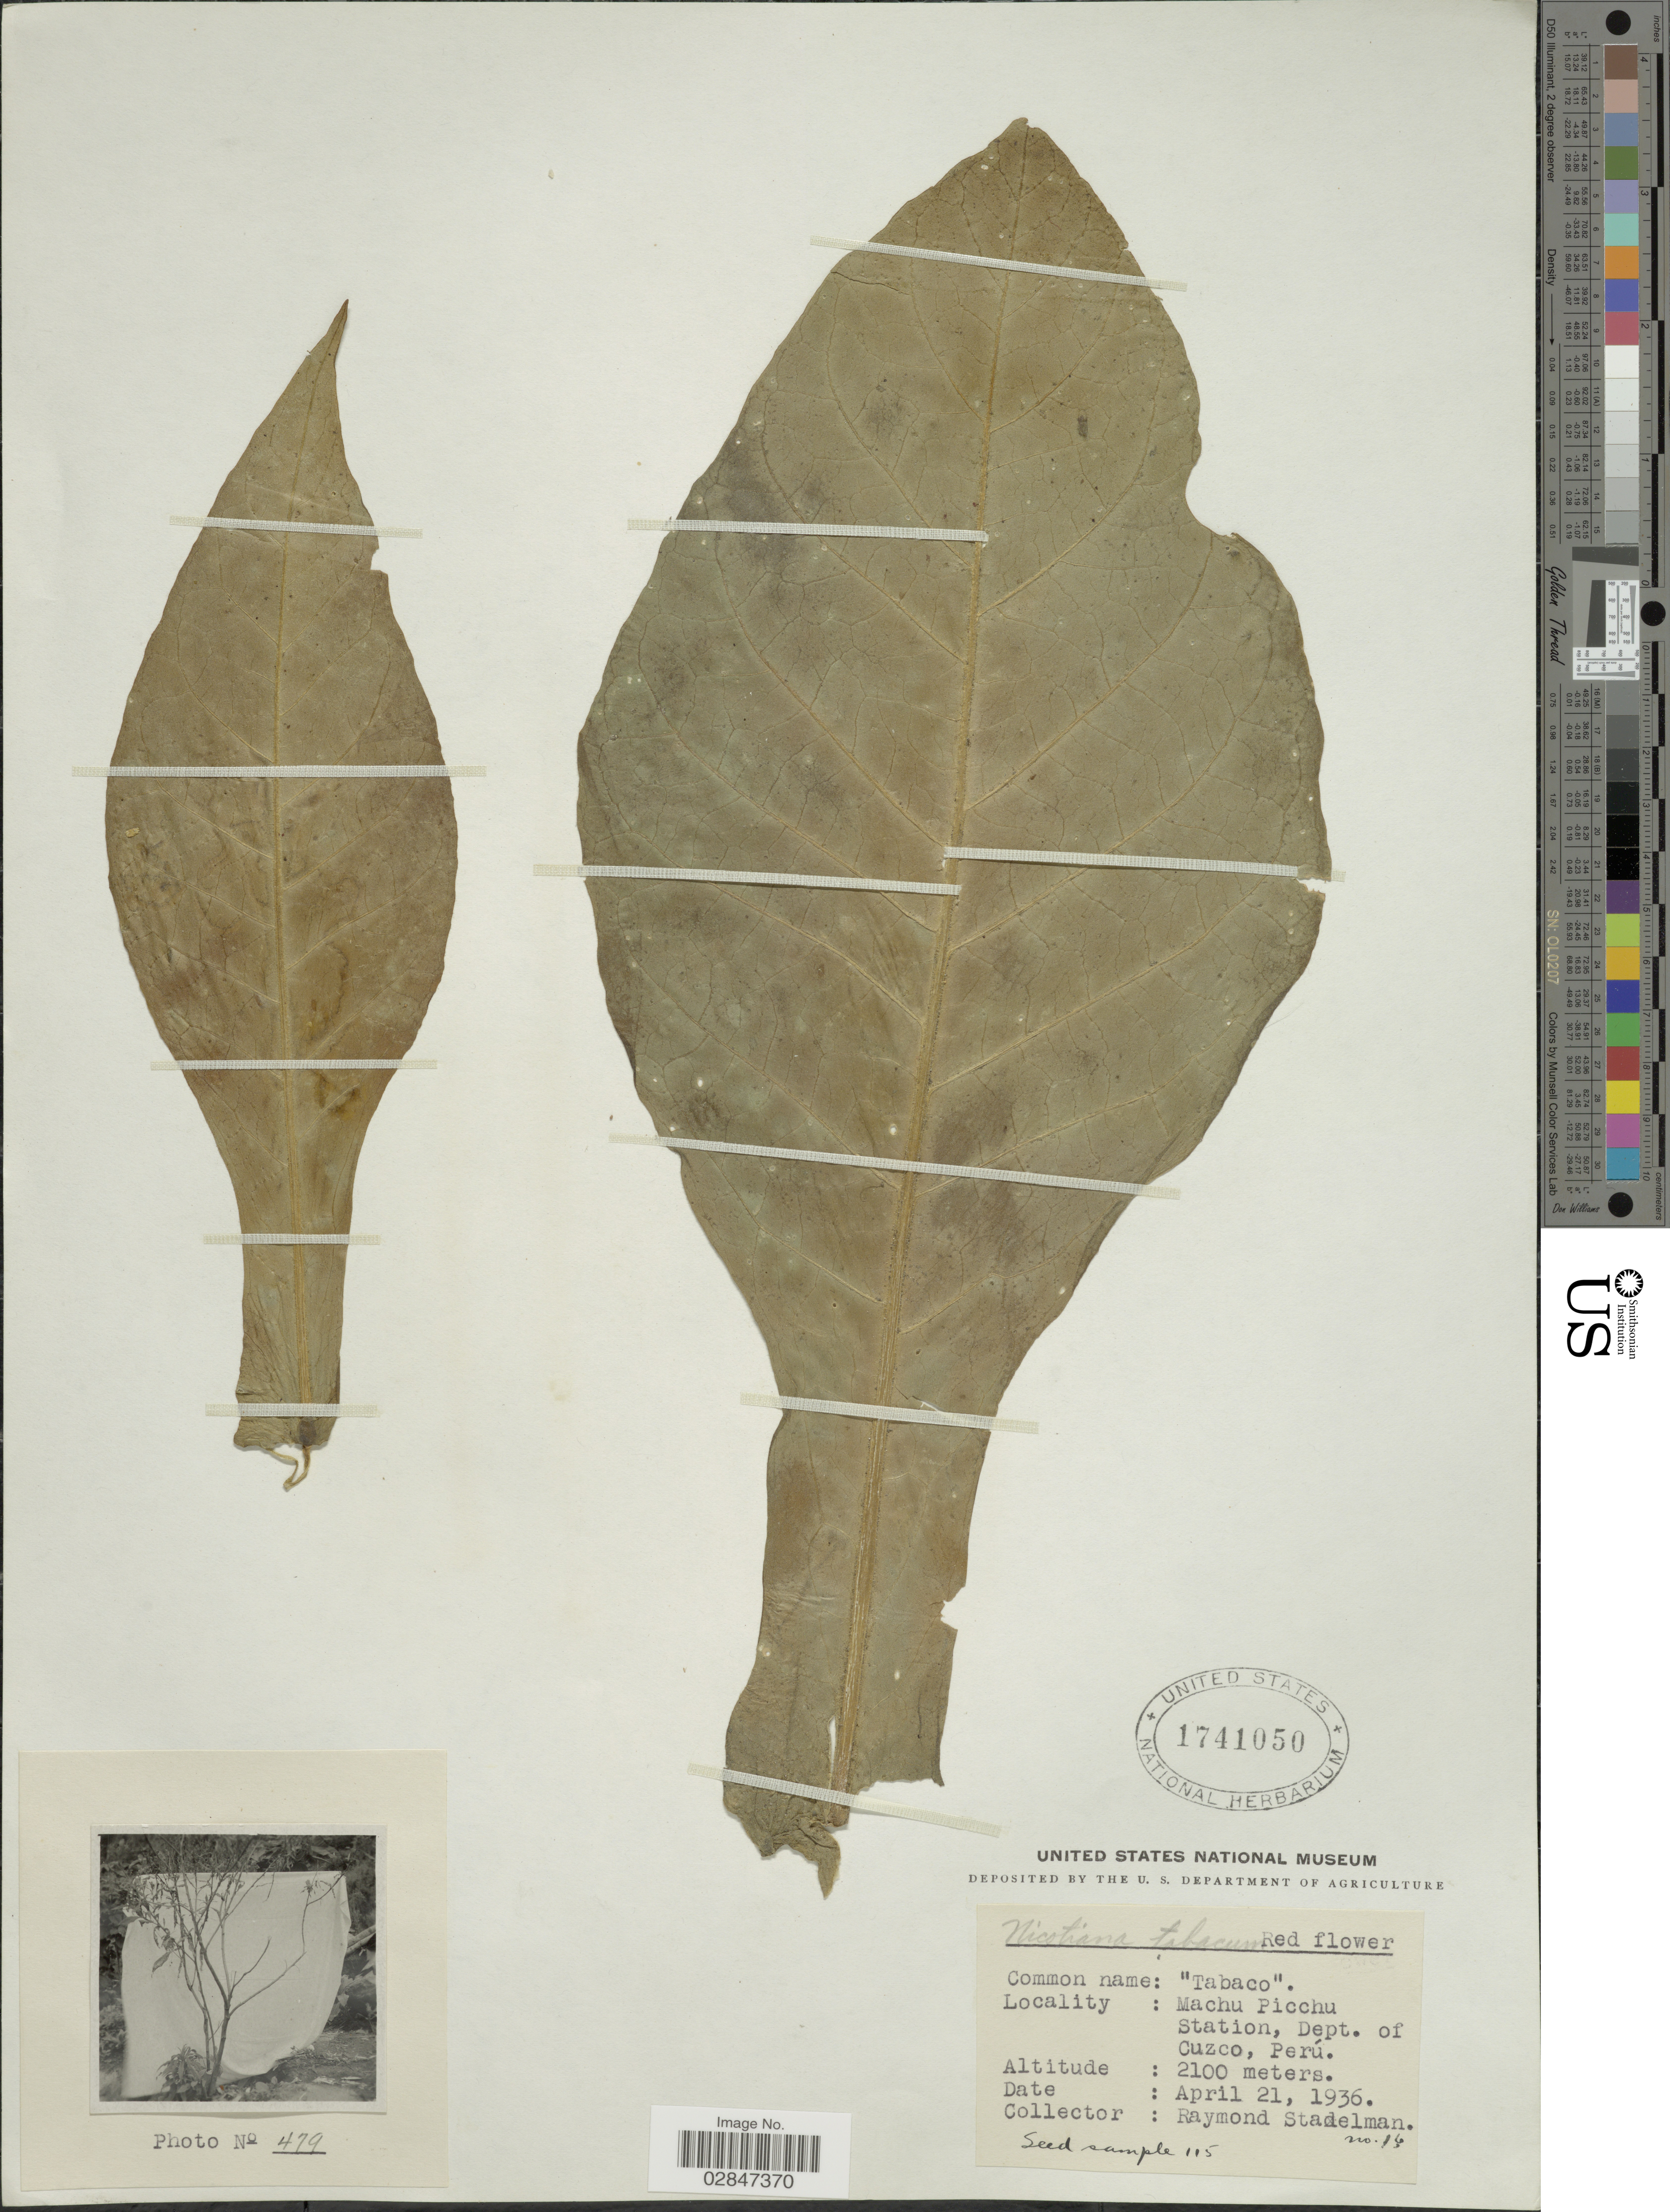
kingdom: Plantae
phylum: Tracheophyta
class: Magnoliopsida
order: Solanales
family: Solanaceae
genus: Nicotiana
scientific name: Nicotiana tabacum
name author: L.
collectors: R. Stadelman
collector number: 16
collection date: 1936-04-21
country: Peru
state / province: Cusco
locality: Machu Picchu Station, Dept. of Cuzco, Perú.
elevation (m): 2100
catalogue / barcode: US 1741050